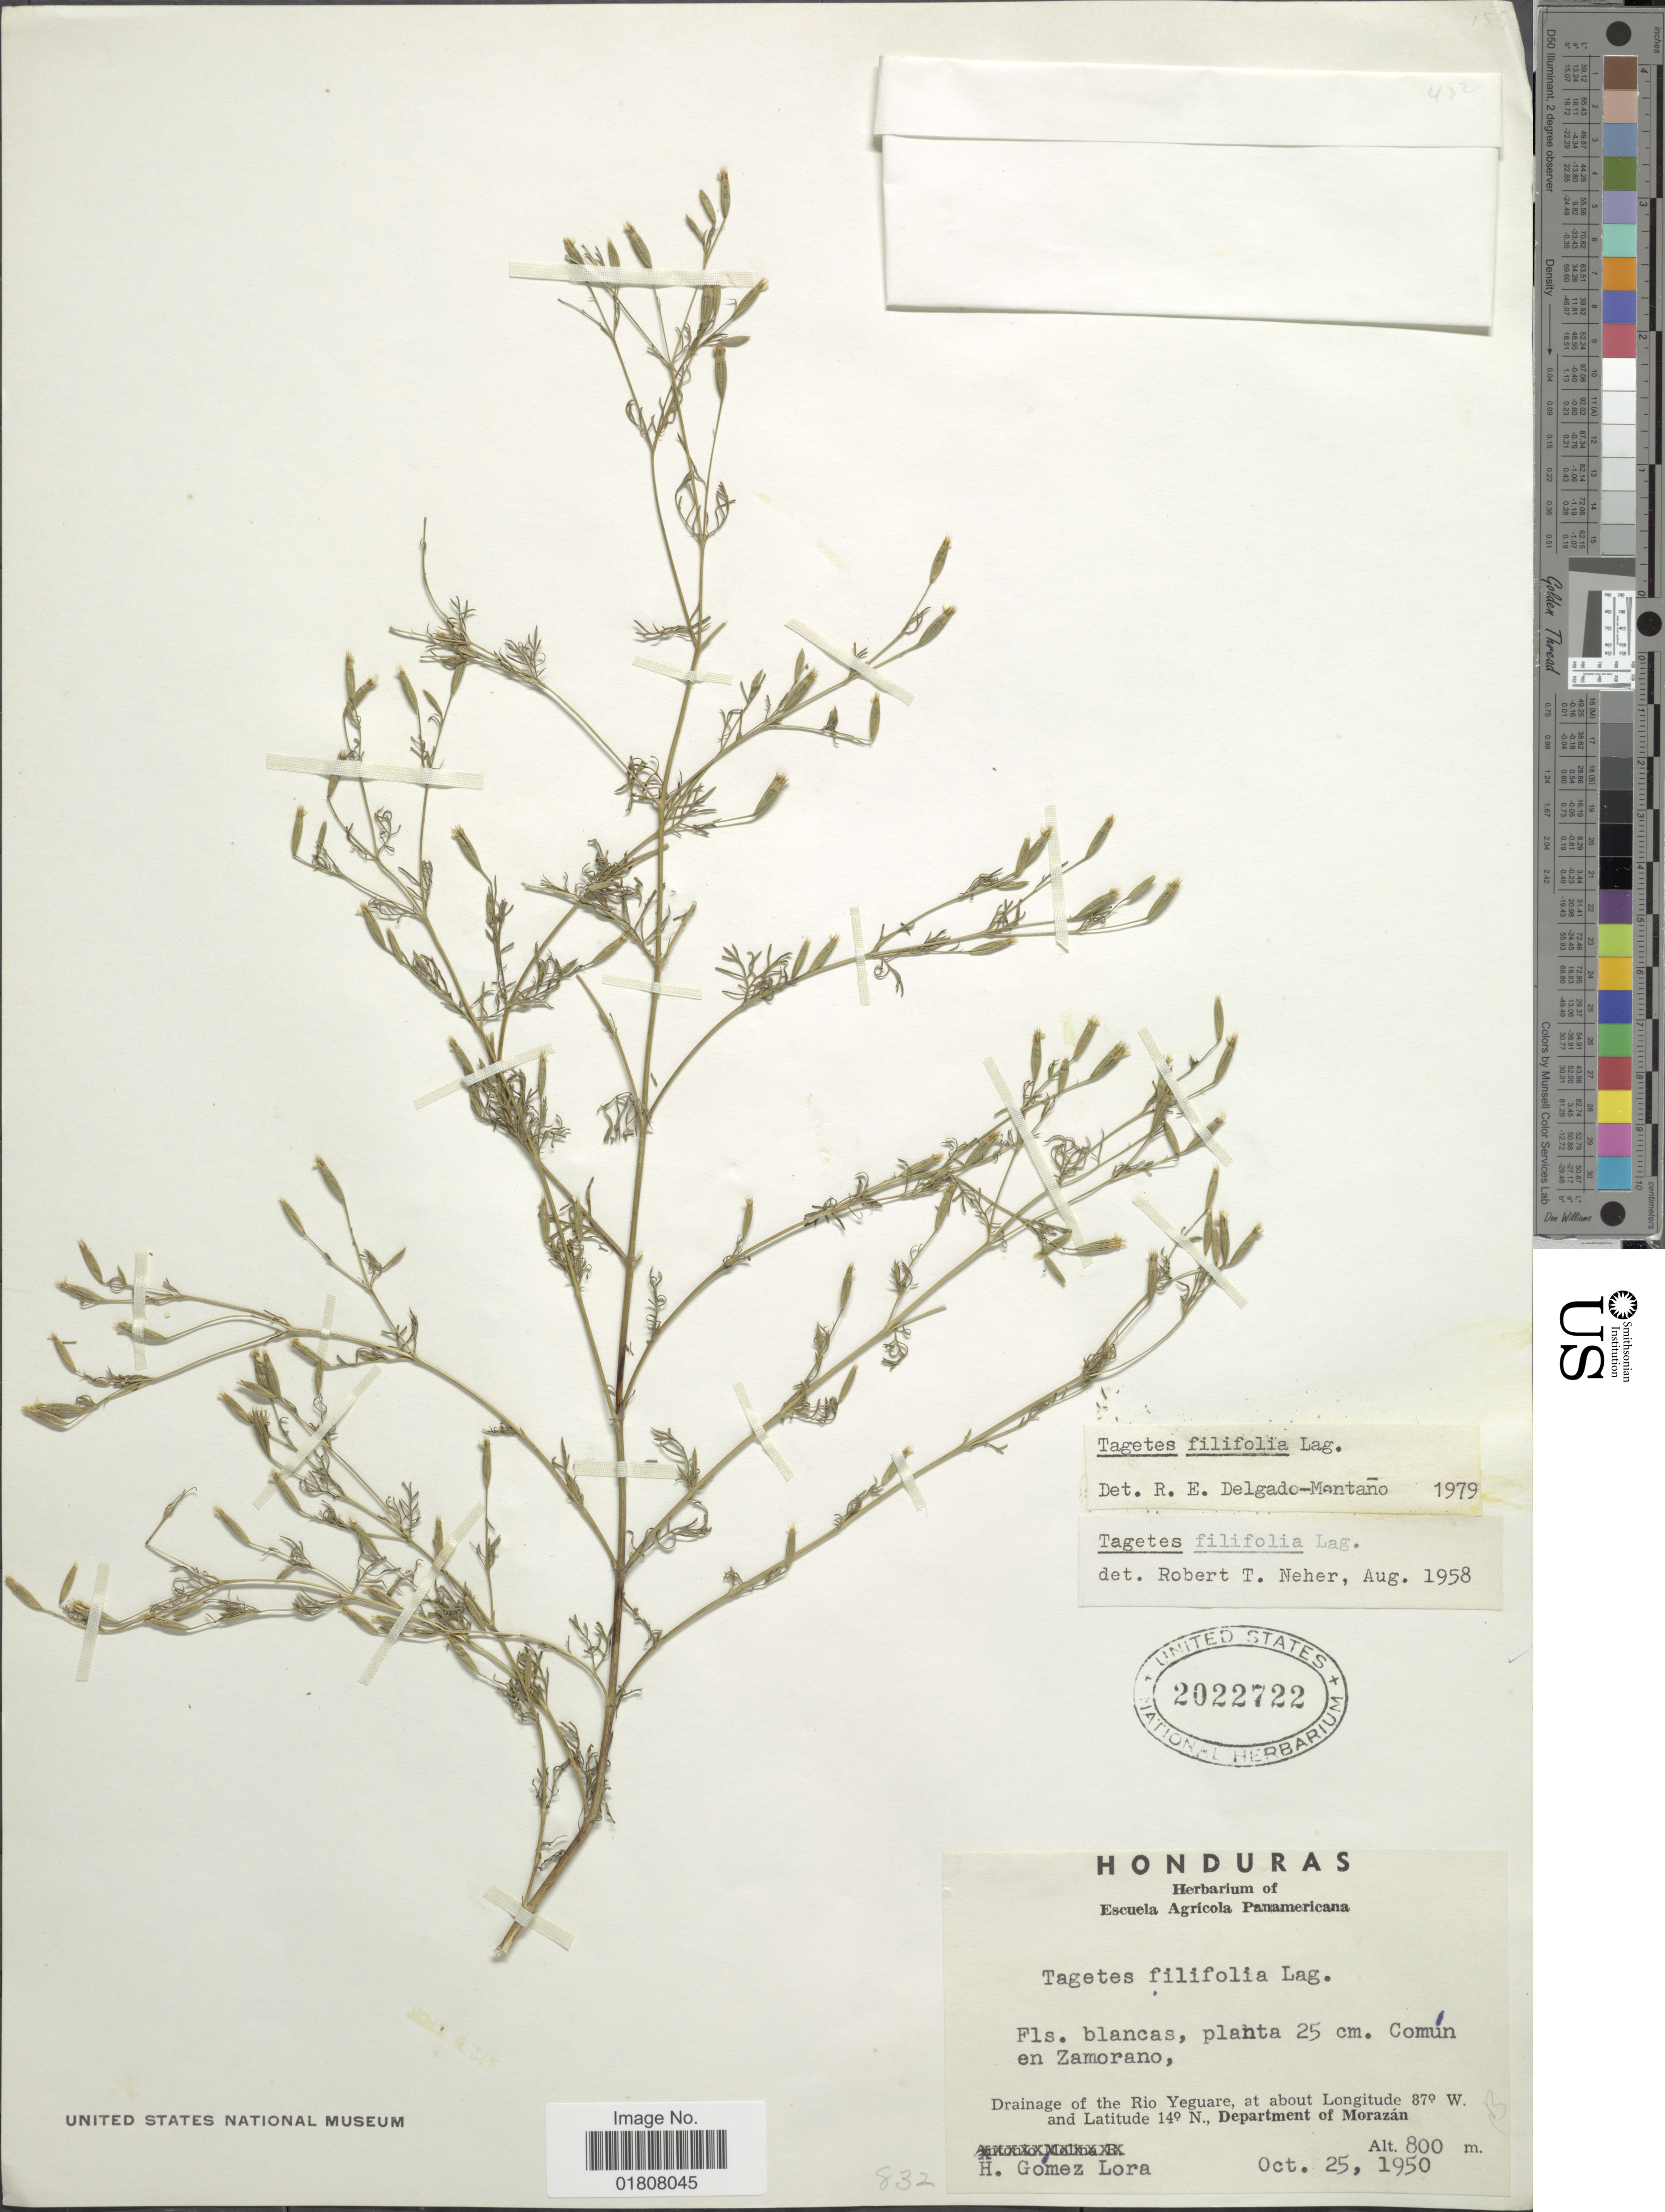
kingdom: Plantae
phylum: Tracheophyta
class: Magnoliopsida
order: Asterales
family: Asteraceae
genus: Tagetes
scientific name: Tagetes filifolia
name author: Lag.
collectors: H. Gomez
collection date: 1950-10-25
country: Honduras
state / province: Fco. Morazán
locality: Zamorano, drainage of the Rio Yeguare, Department of Morazan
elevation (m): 800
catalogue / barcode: US 2022722